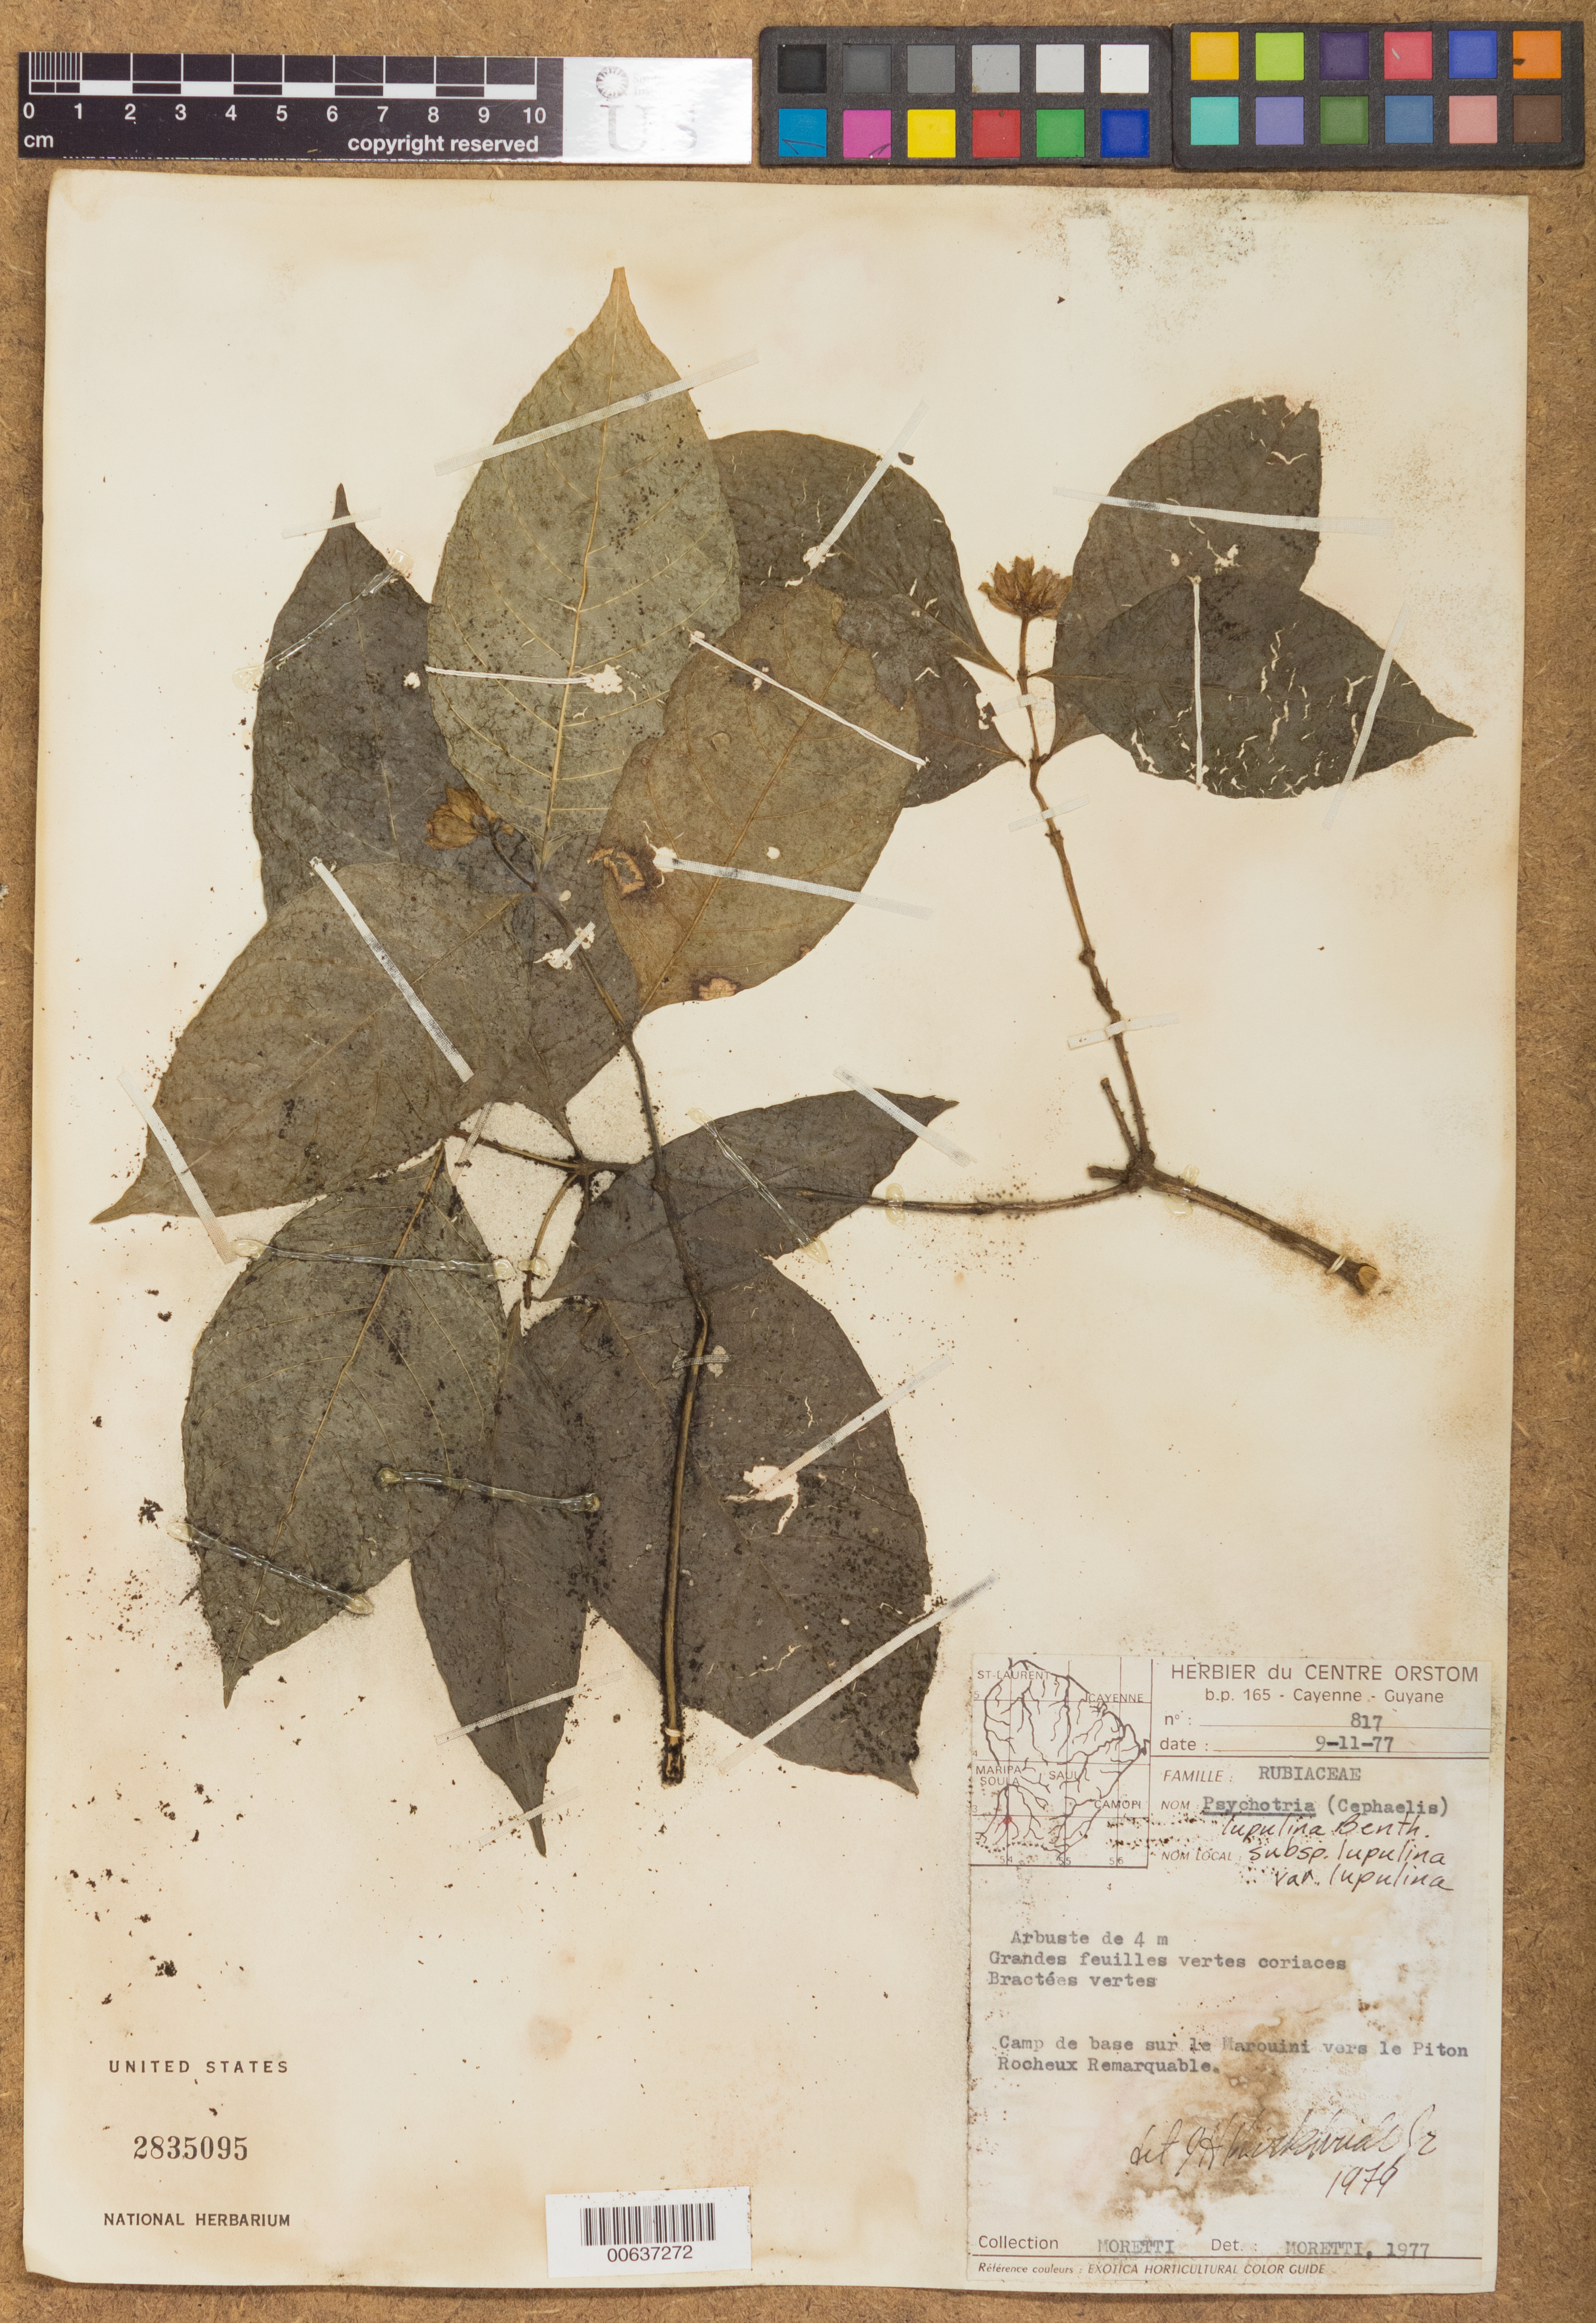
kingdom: Plantae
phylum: Tracheophyta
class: Magnoliopsida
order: Gentianales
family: Rubiaceae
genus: Psychotria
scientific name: Psychotria lupulina subsp. lupulina var. lupulina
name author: Benth.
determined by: Kirkbride, J. H.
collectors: C. Moretti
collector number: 817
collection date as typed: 9-Nov-77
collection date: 1977-11-09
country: French Guiana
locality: Bassin du Haut-Marouini, Marouini, vers le Piton Rocheux Remarquable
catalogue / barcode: US 2835095